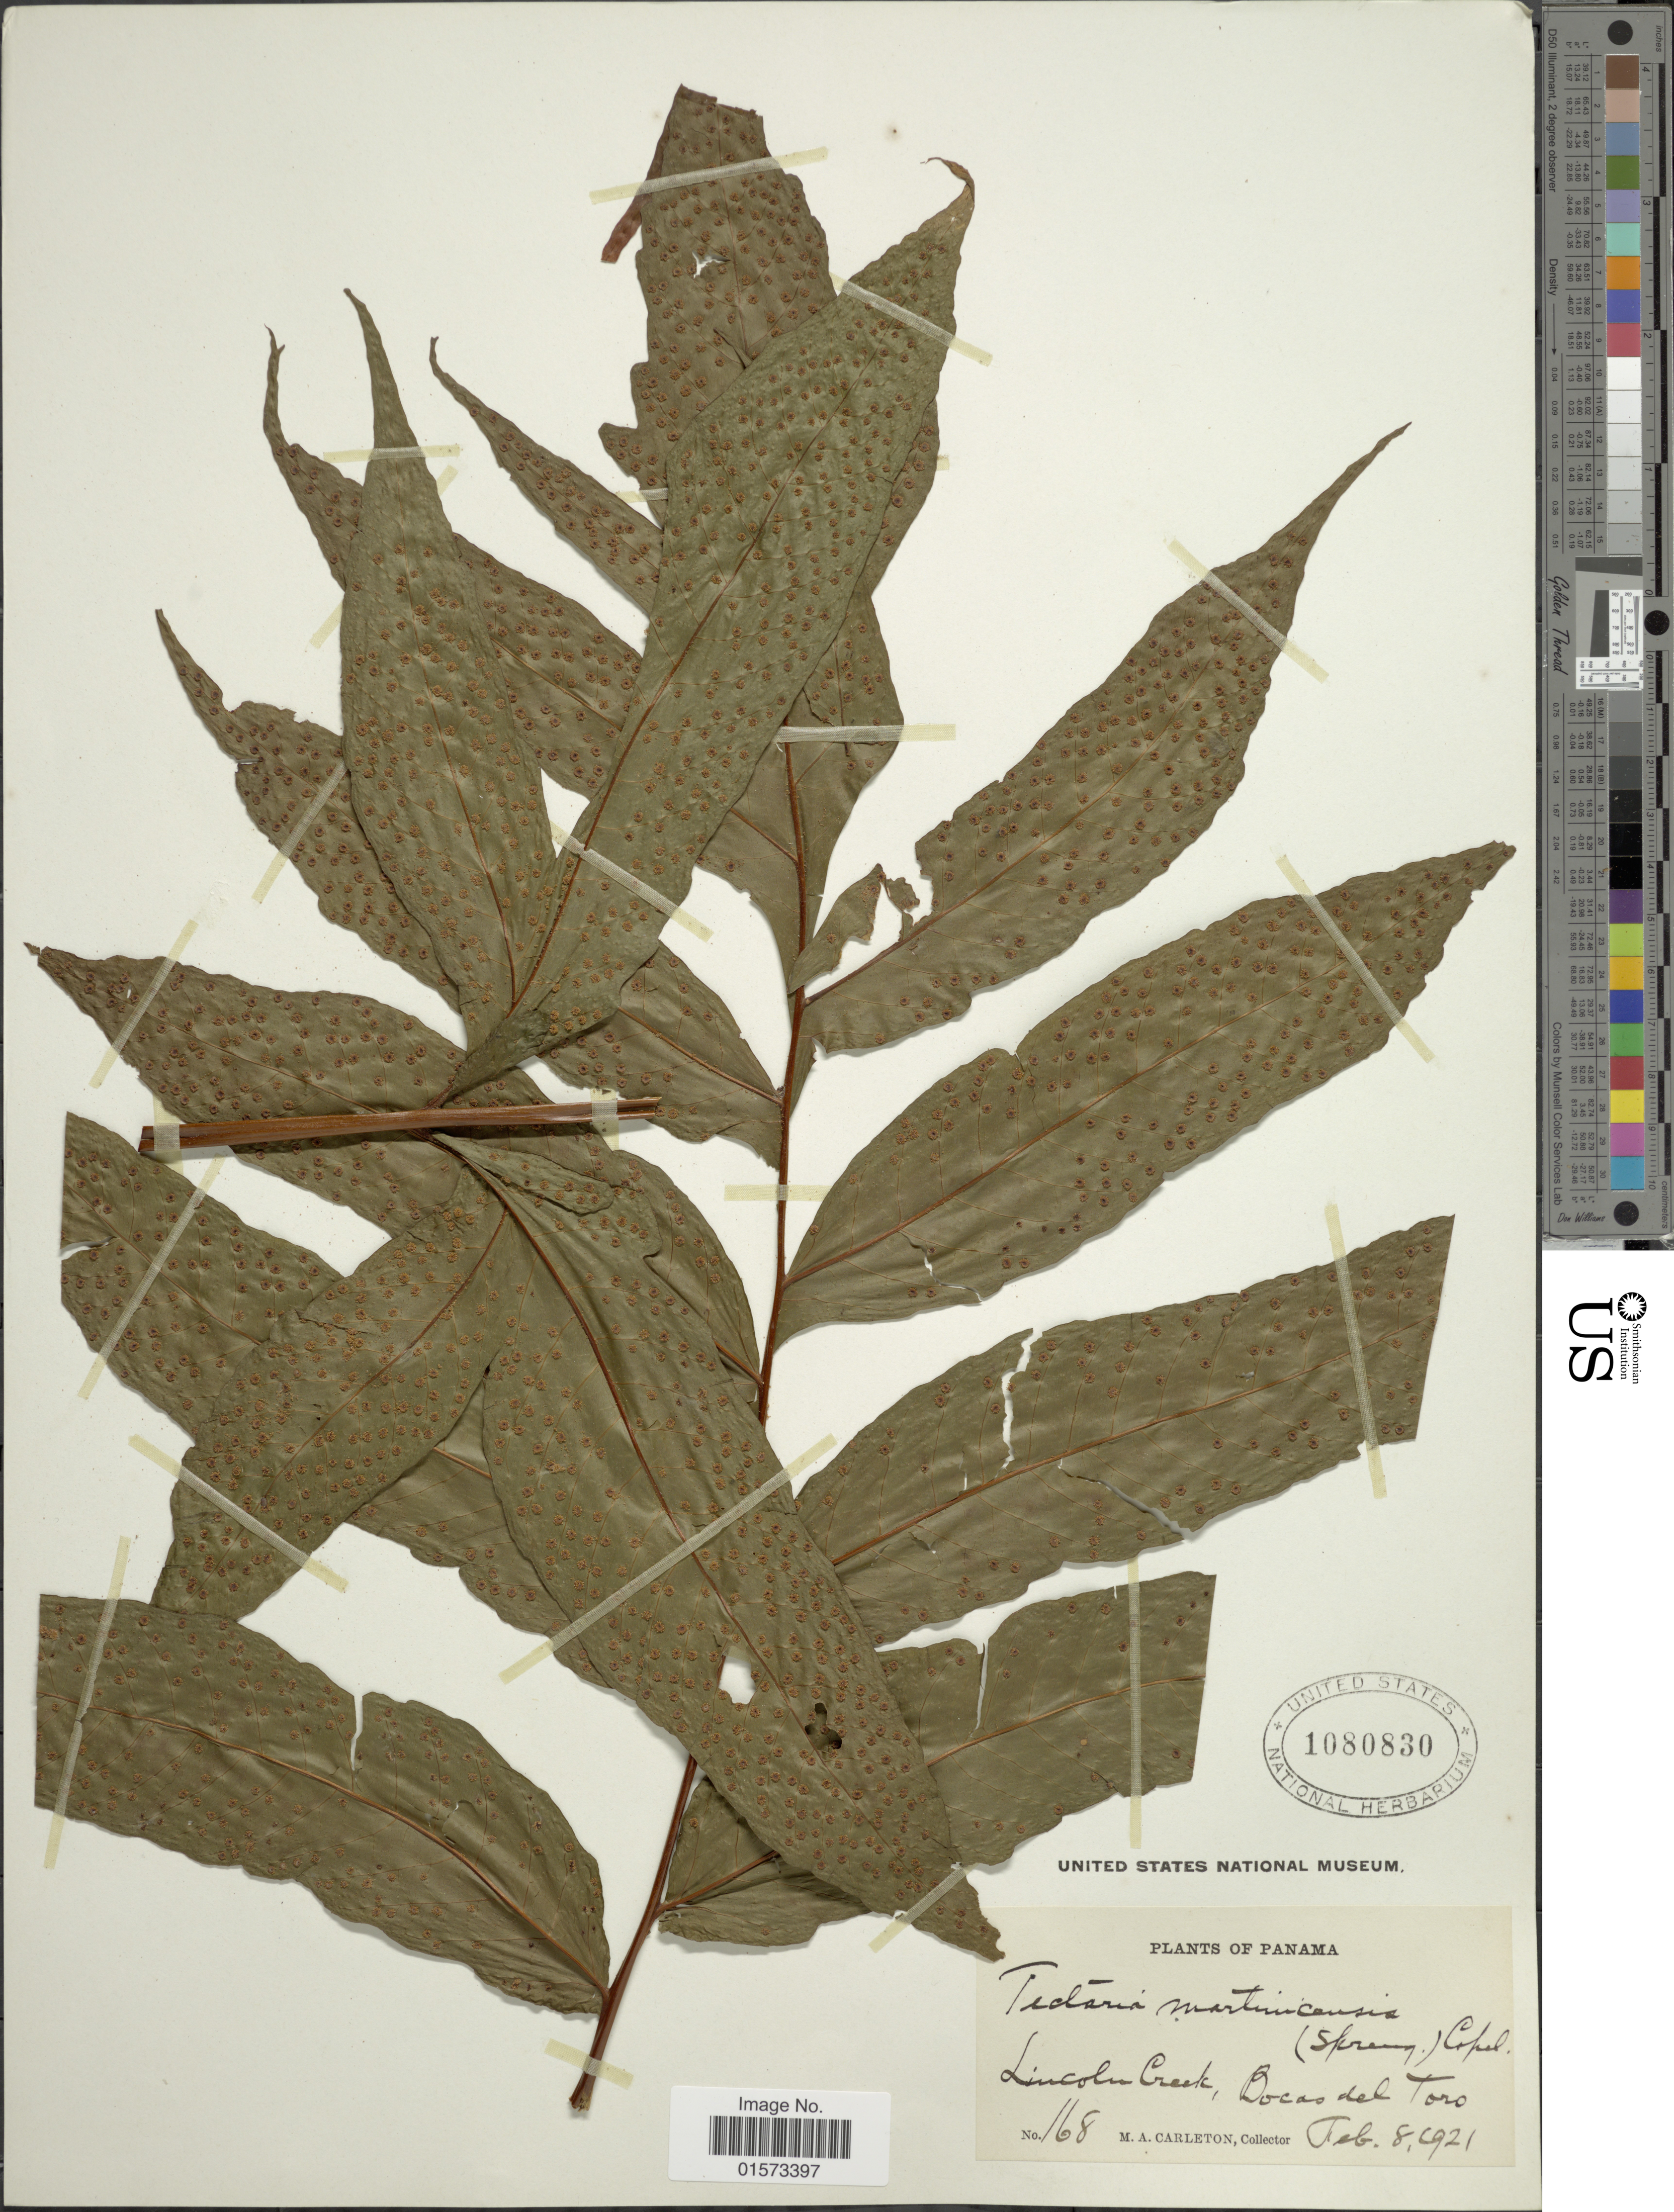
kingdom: Plantae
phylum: Tracheophyta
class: Polypodiopsida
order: Polypodiales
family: Tectariaceae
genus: Tectaria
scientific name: Tectaria incisa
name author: Cav.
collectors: M. A. Carleton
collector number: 168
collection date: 1921-02-08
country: Panama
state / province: Bocas del Toro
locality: Lincoln Creek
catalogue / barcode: US 1080830